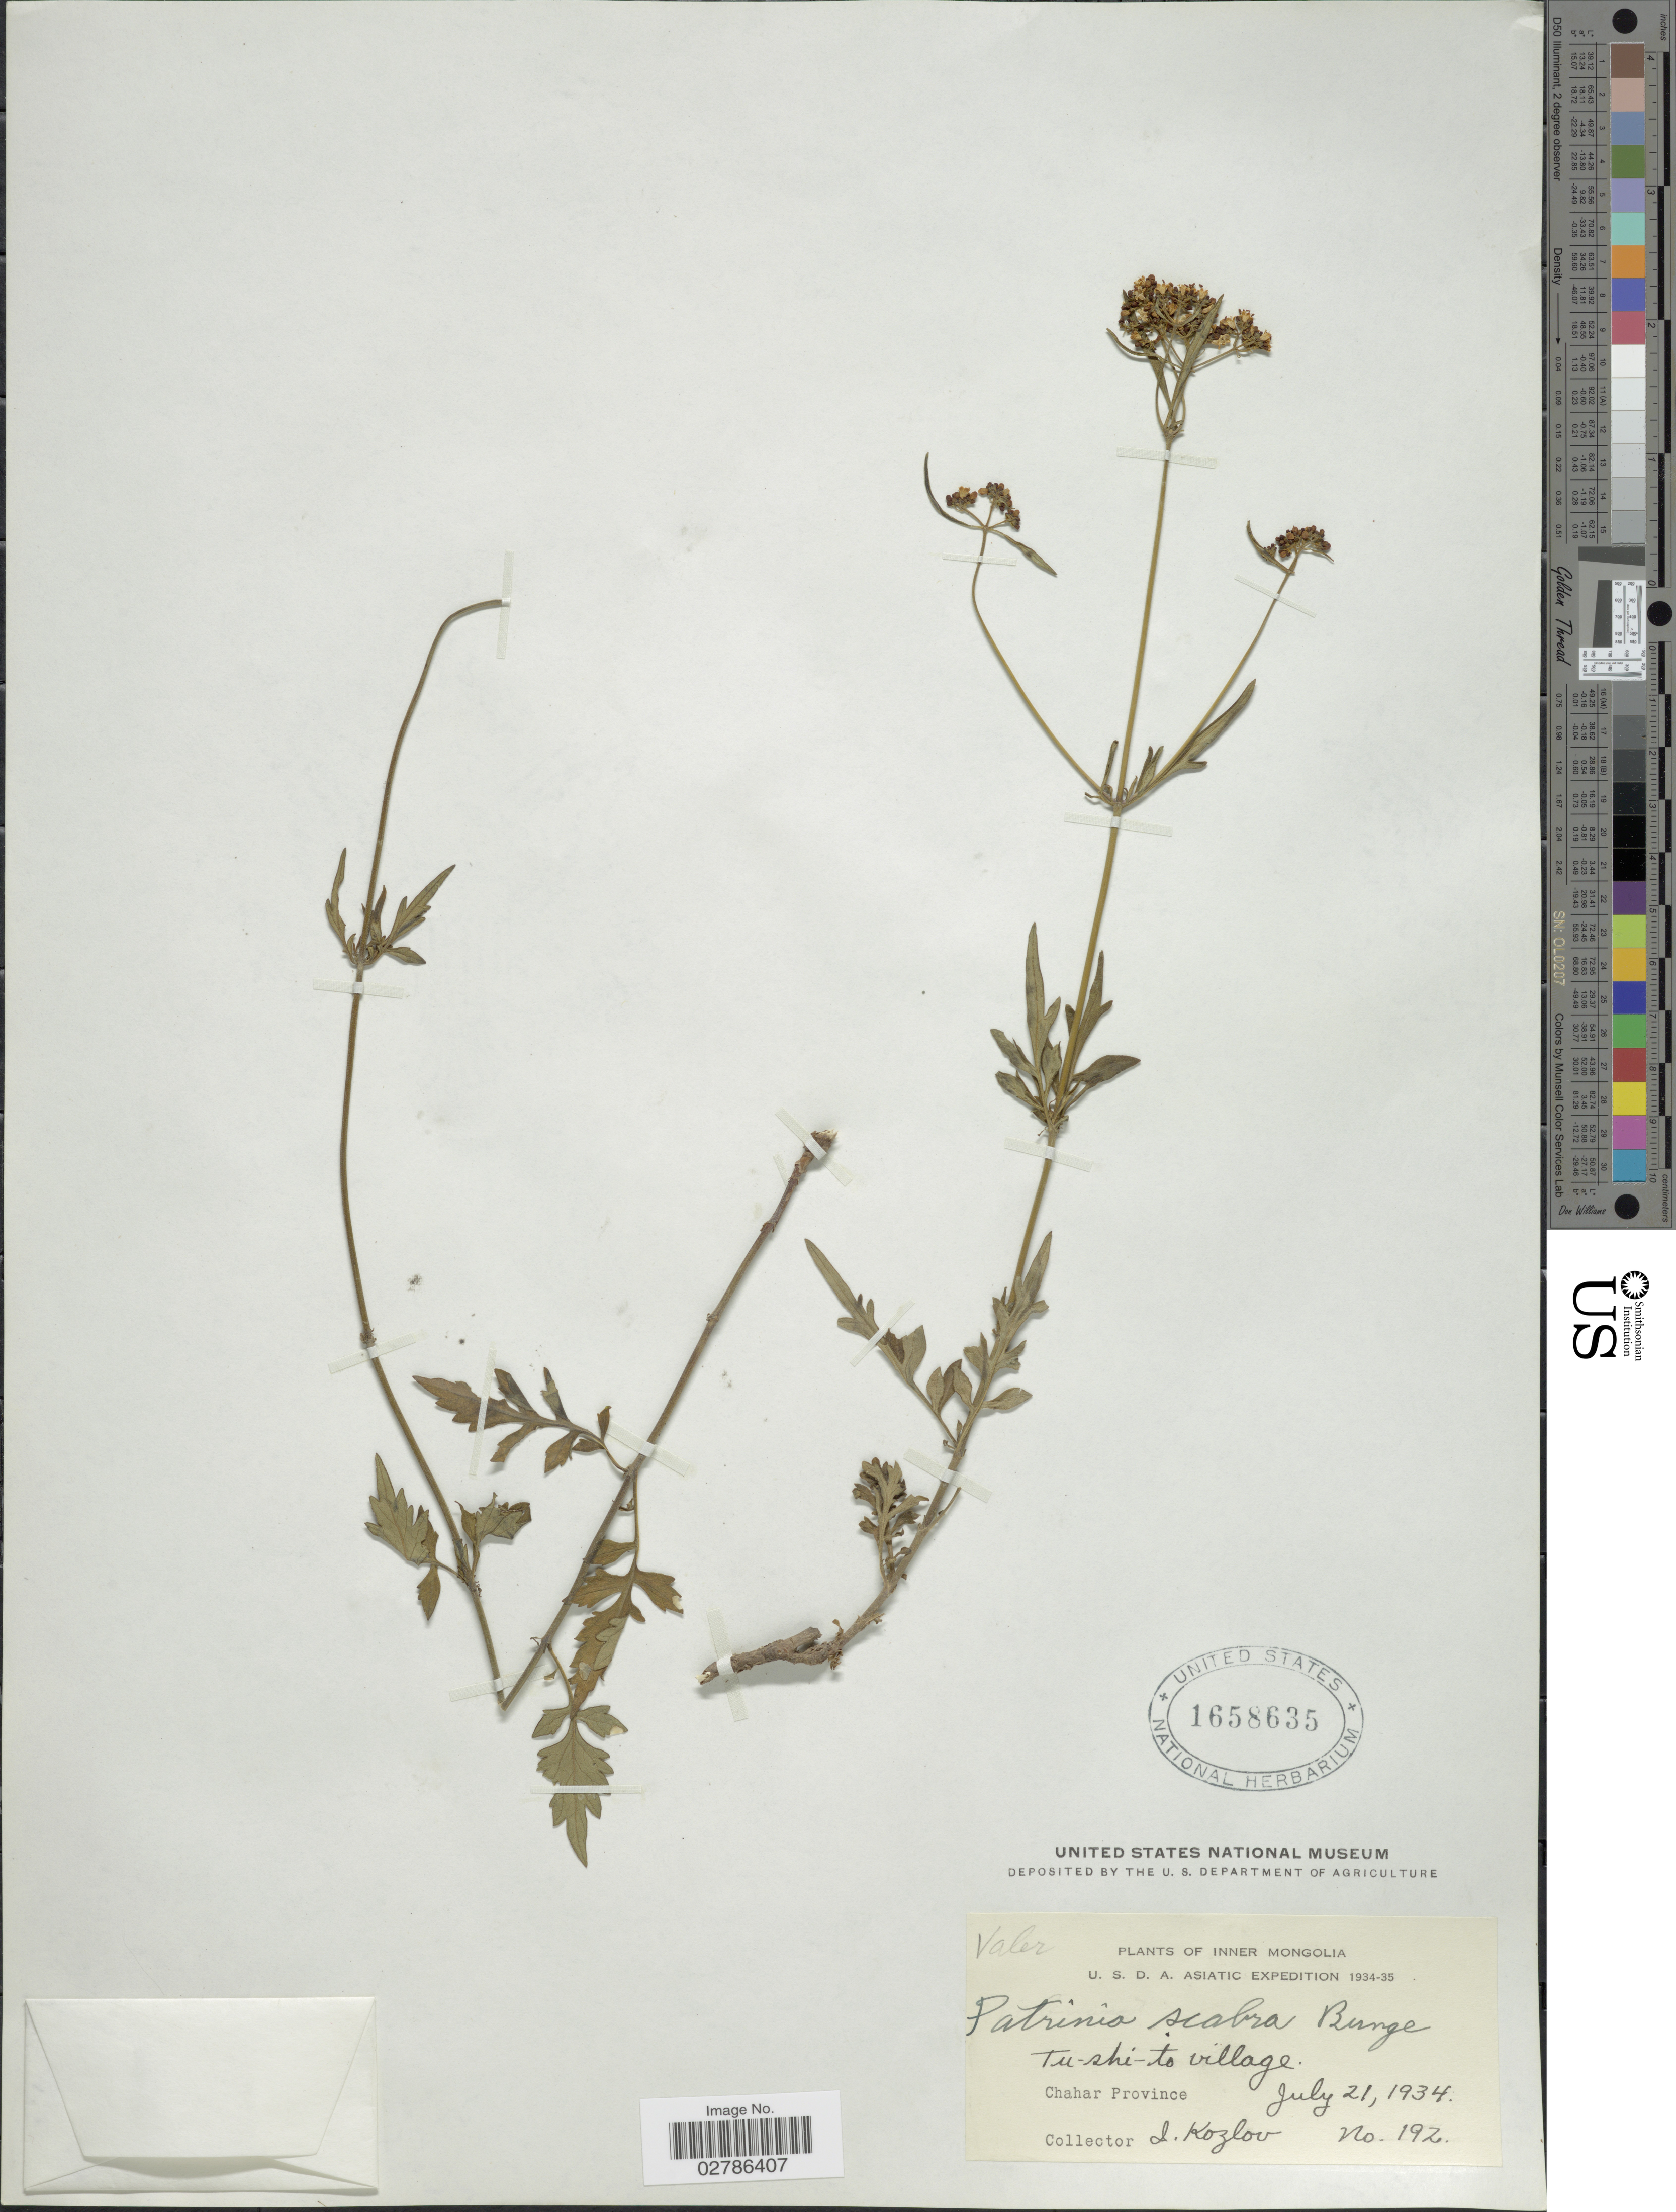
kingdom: Plantae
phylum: Tracheophyta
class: Magnoliopsida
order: Dipsacales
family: Caprifoliaceae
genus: Patrinia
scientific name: Patrinia scabra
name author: Bunge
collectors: I. Kozlov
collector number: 192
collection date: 1934-07-21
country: China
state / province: Nei Monggol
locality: Tu-shi-to village, Chahar Province.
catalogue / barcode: US 1658635